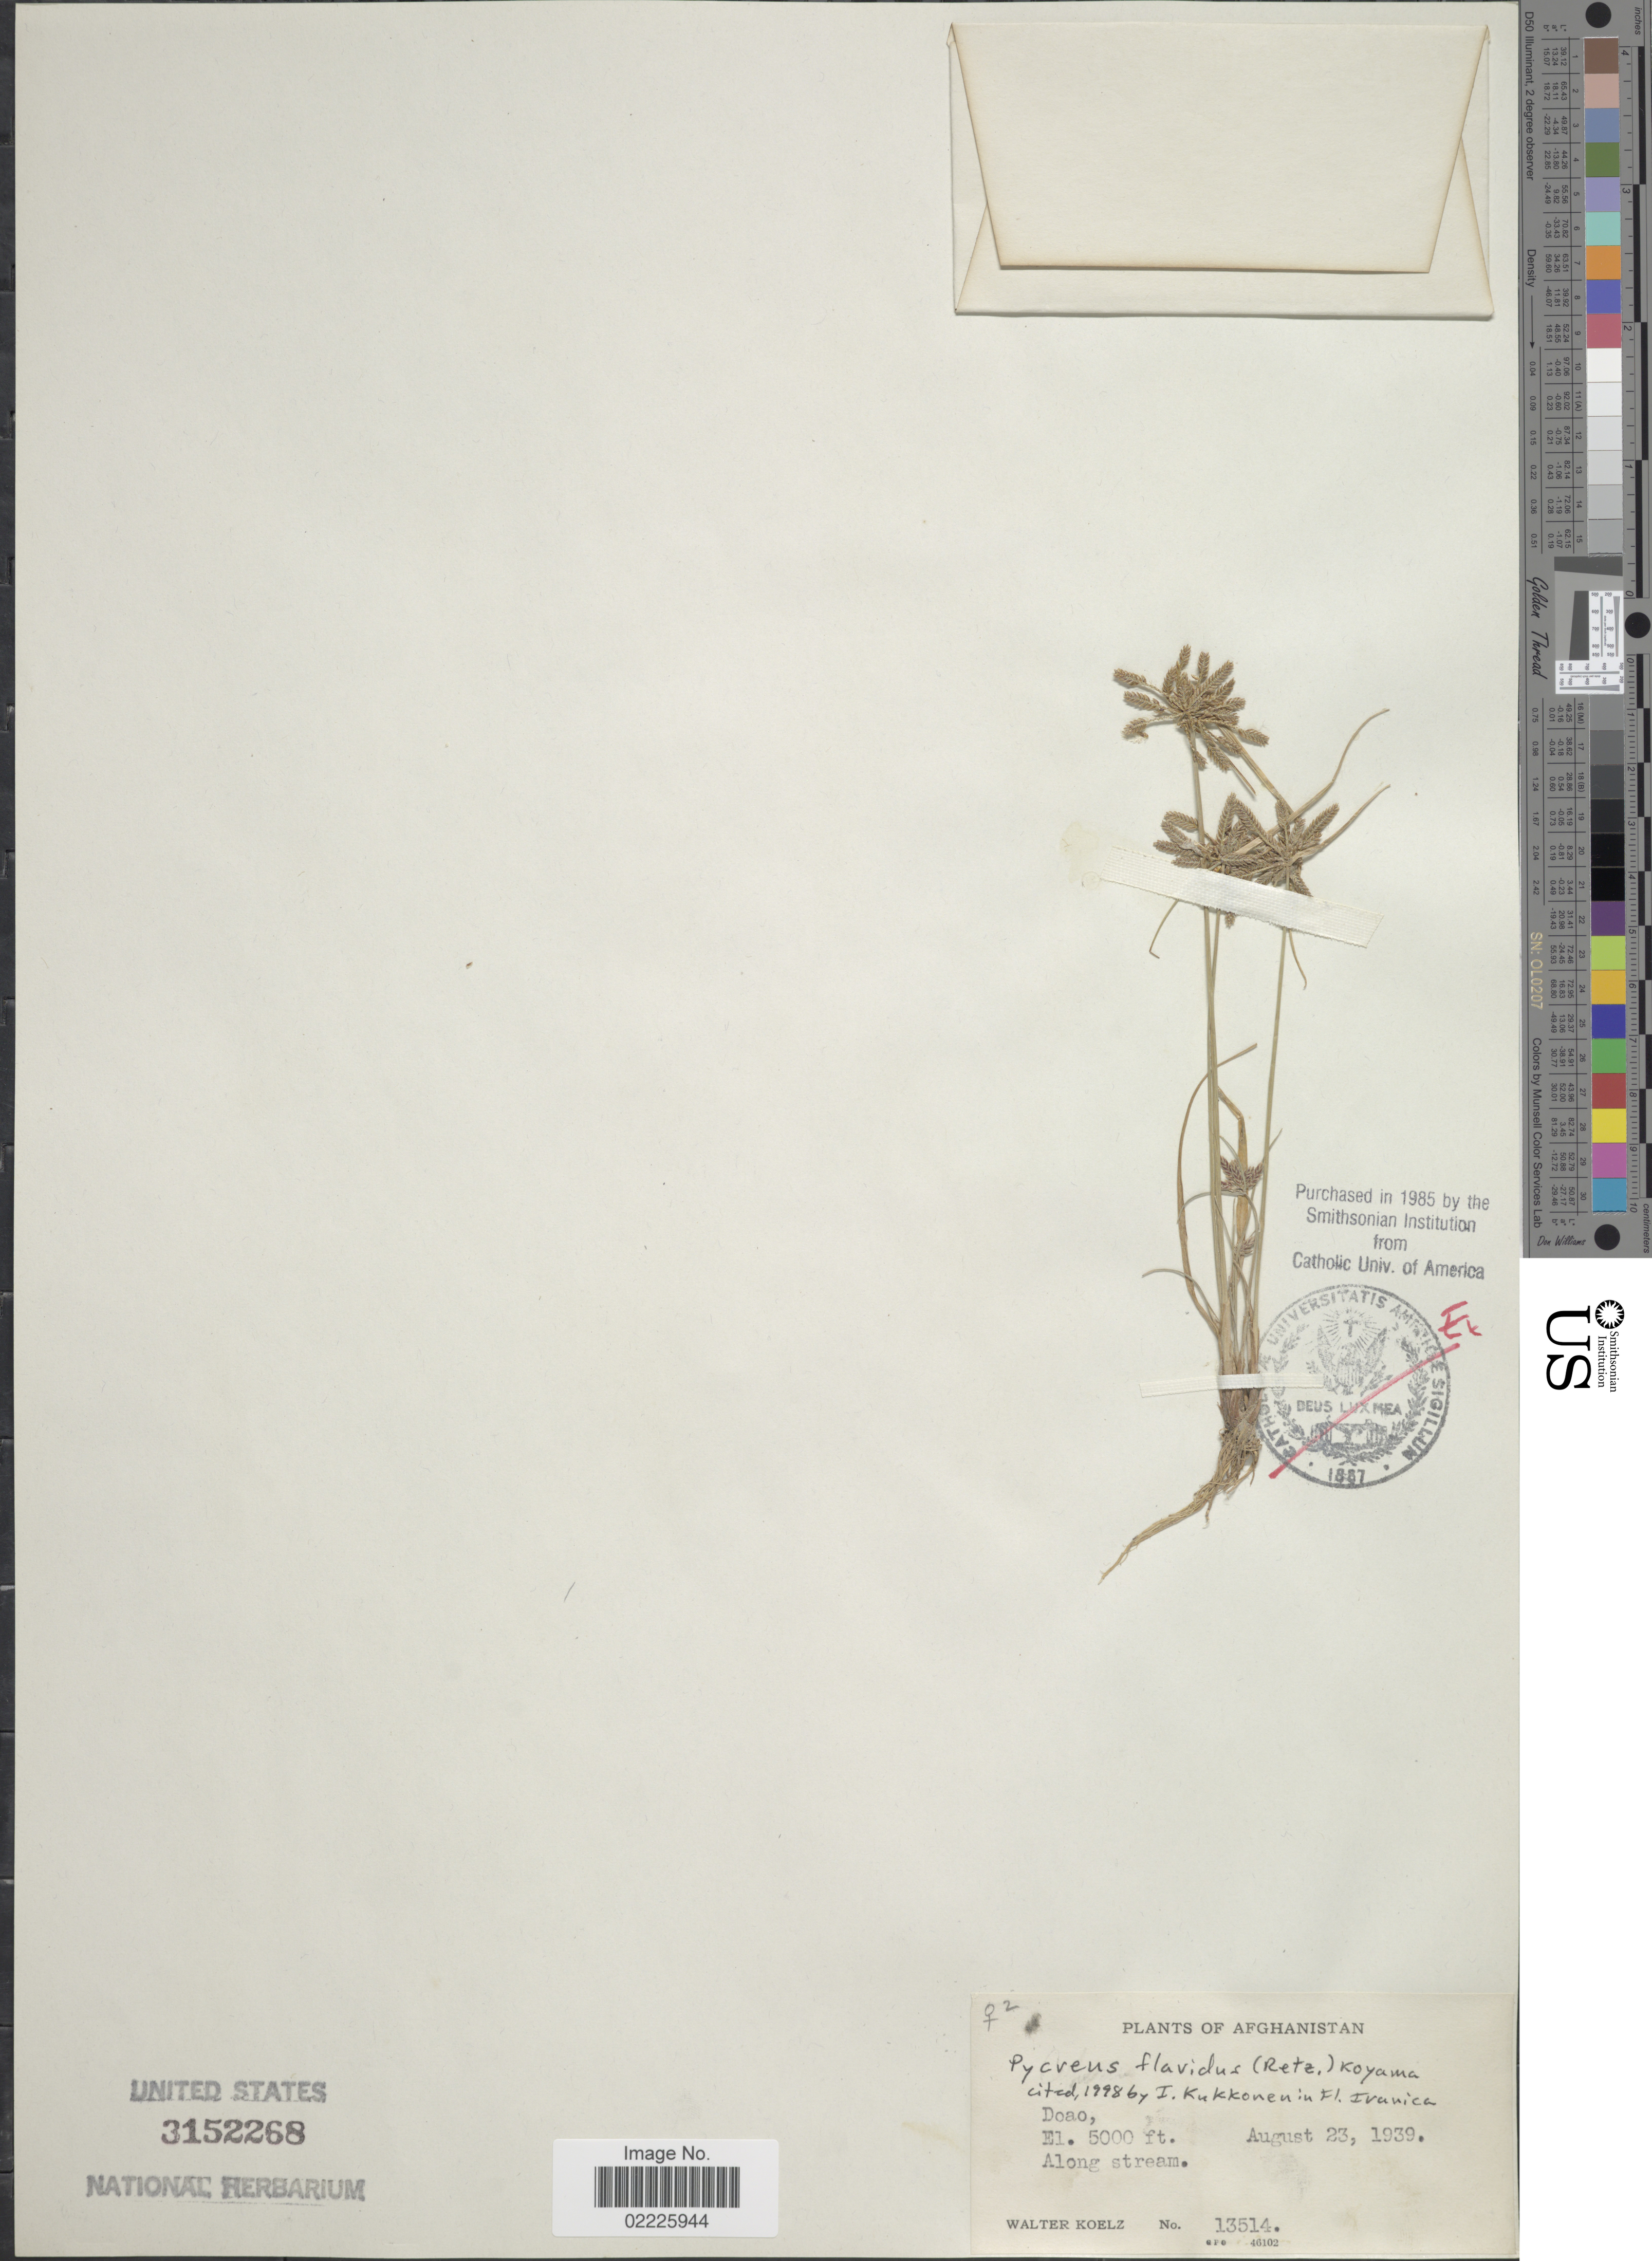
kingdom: Plantae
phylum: Tracheophyta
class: Liliopsida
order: Poales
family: Cyperaceae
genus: Cyperus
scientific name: Cyperus flavidus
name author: Retz.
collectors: W. N. Koelz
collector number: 13514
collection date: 1939-08-23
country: Afghanistan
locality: Doao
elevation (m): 1524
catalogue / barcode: US 3152268